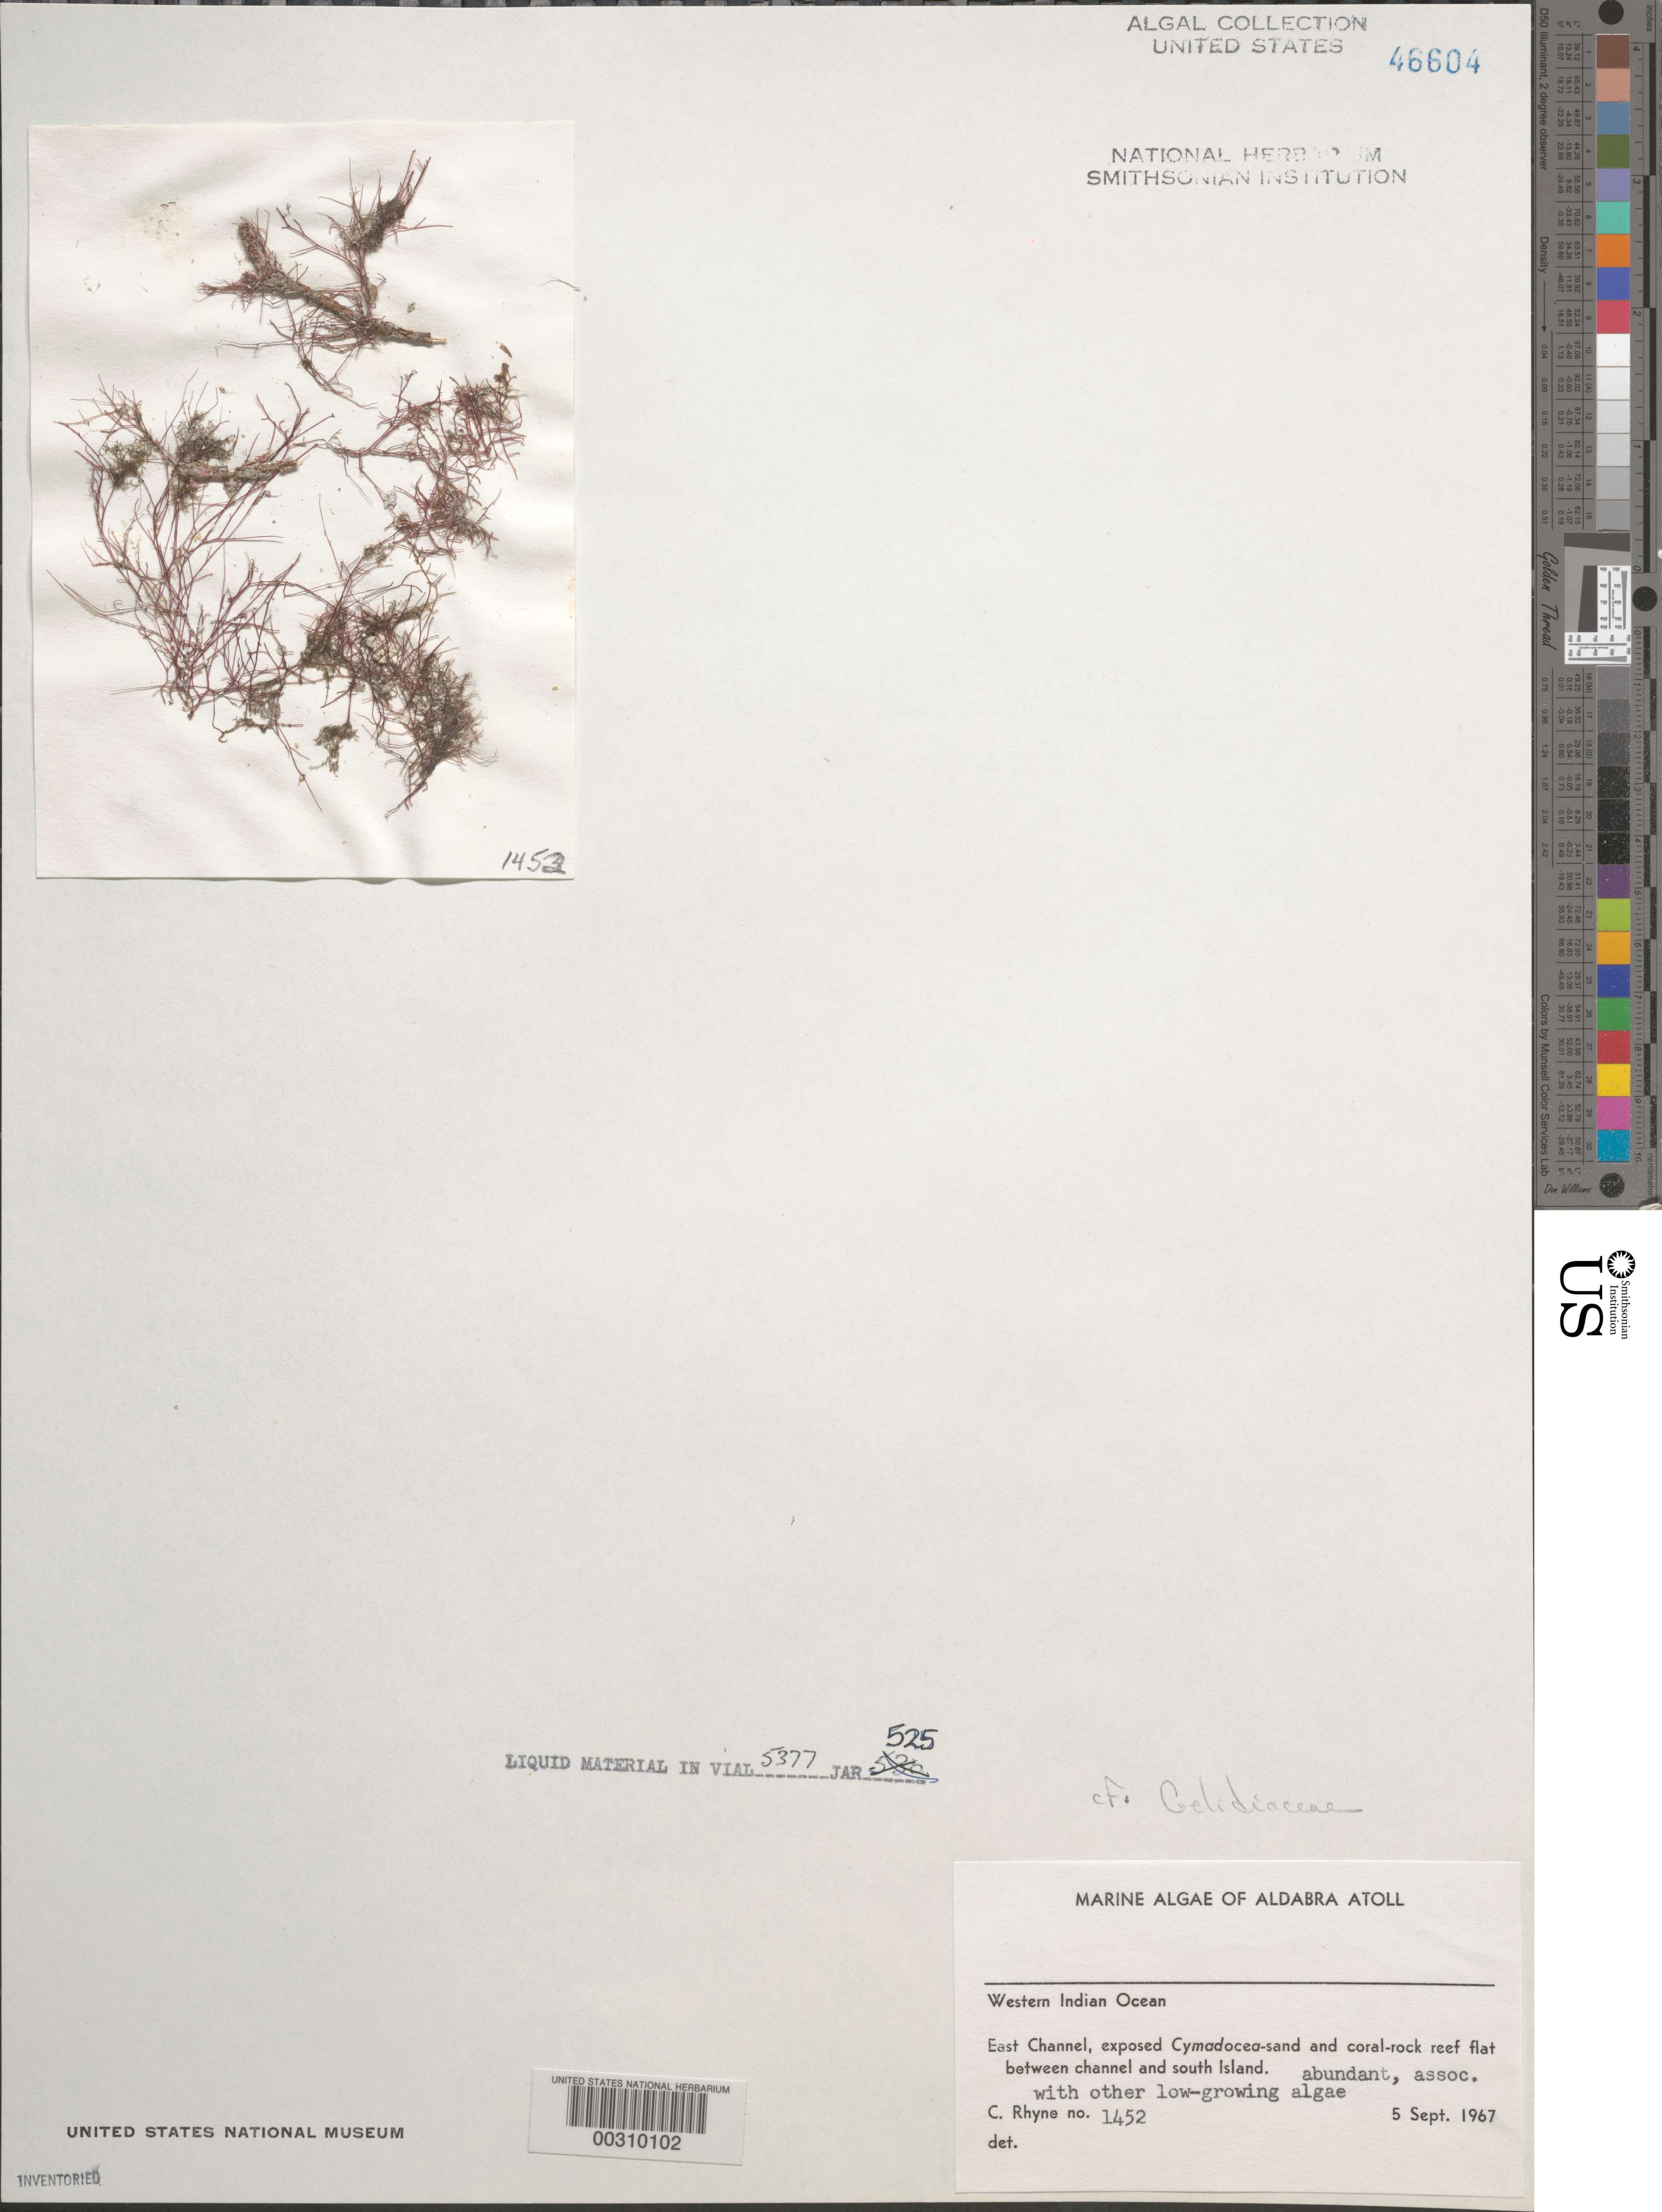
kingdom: Plantae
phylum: Rhodophyta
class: Florideophyceae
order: Gelidiales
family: Gelidiaceae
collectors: C. Rhyne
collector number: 1452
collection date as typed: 05 Sep 1967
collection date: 1967-09-05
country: Seychelles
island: Aldabra Atoll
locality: Between East Channel and South Island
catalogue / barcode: US 46604